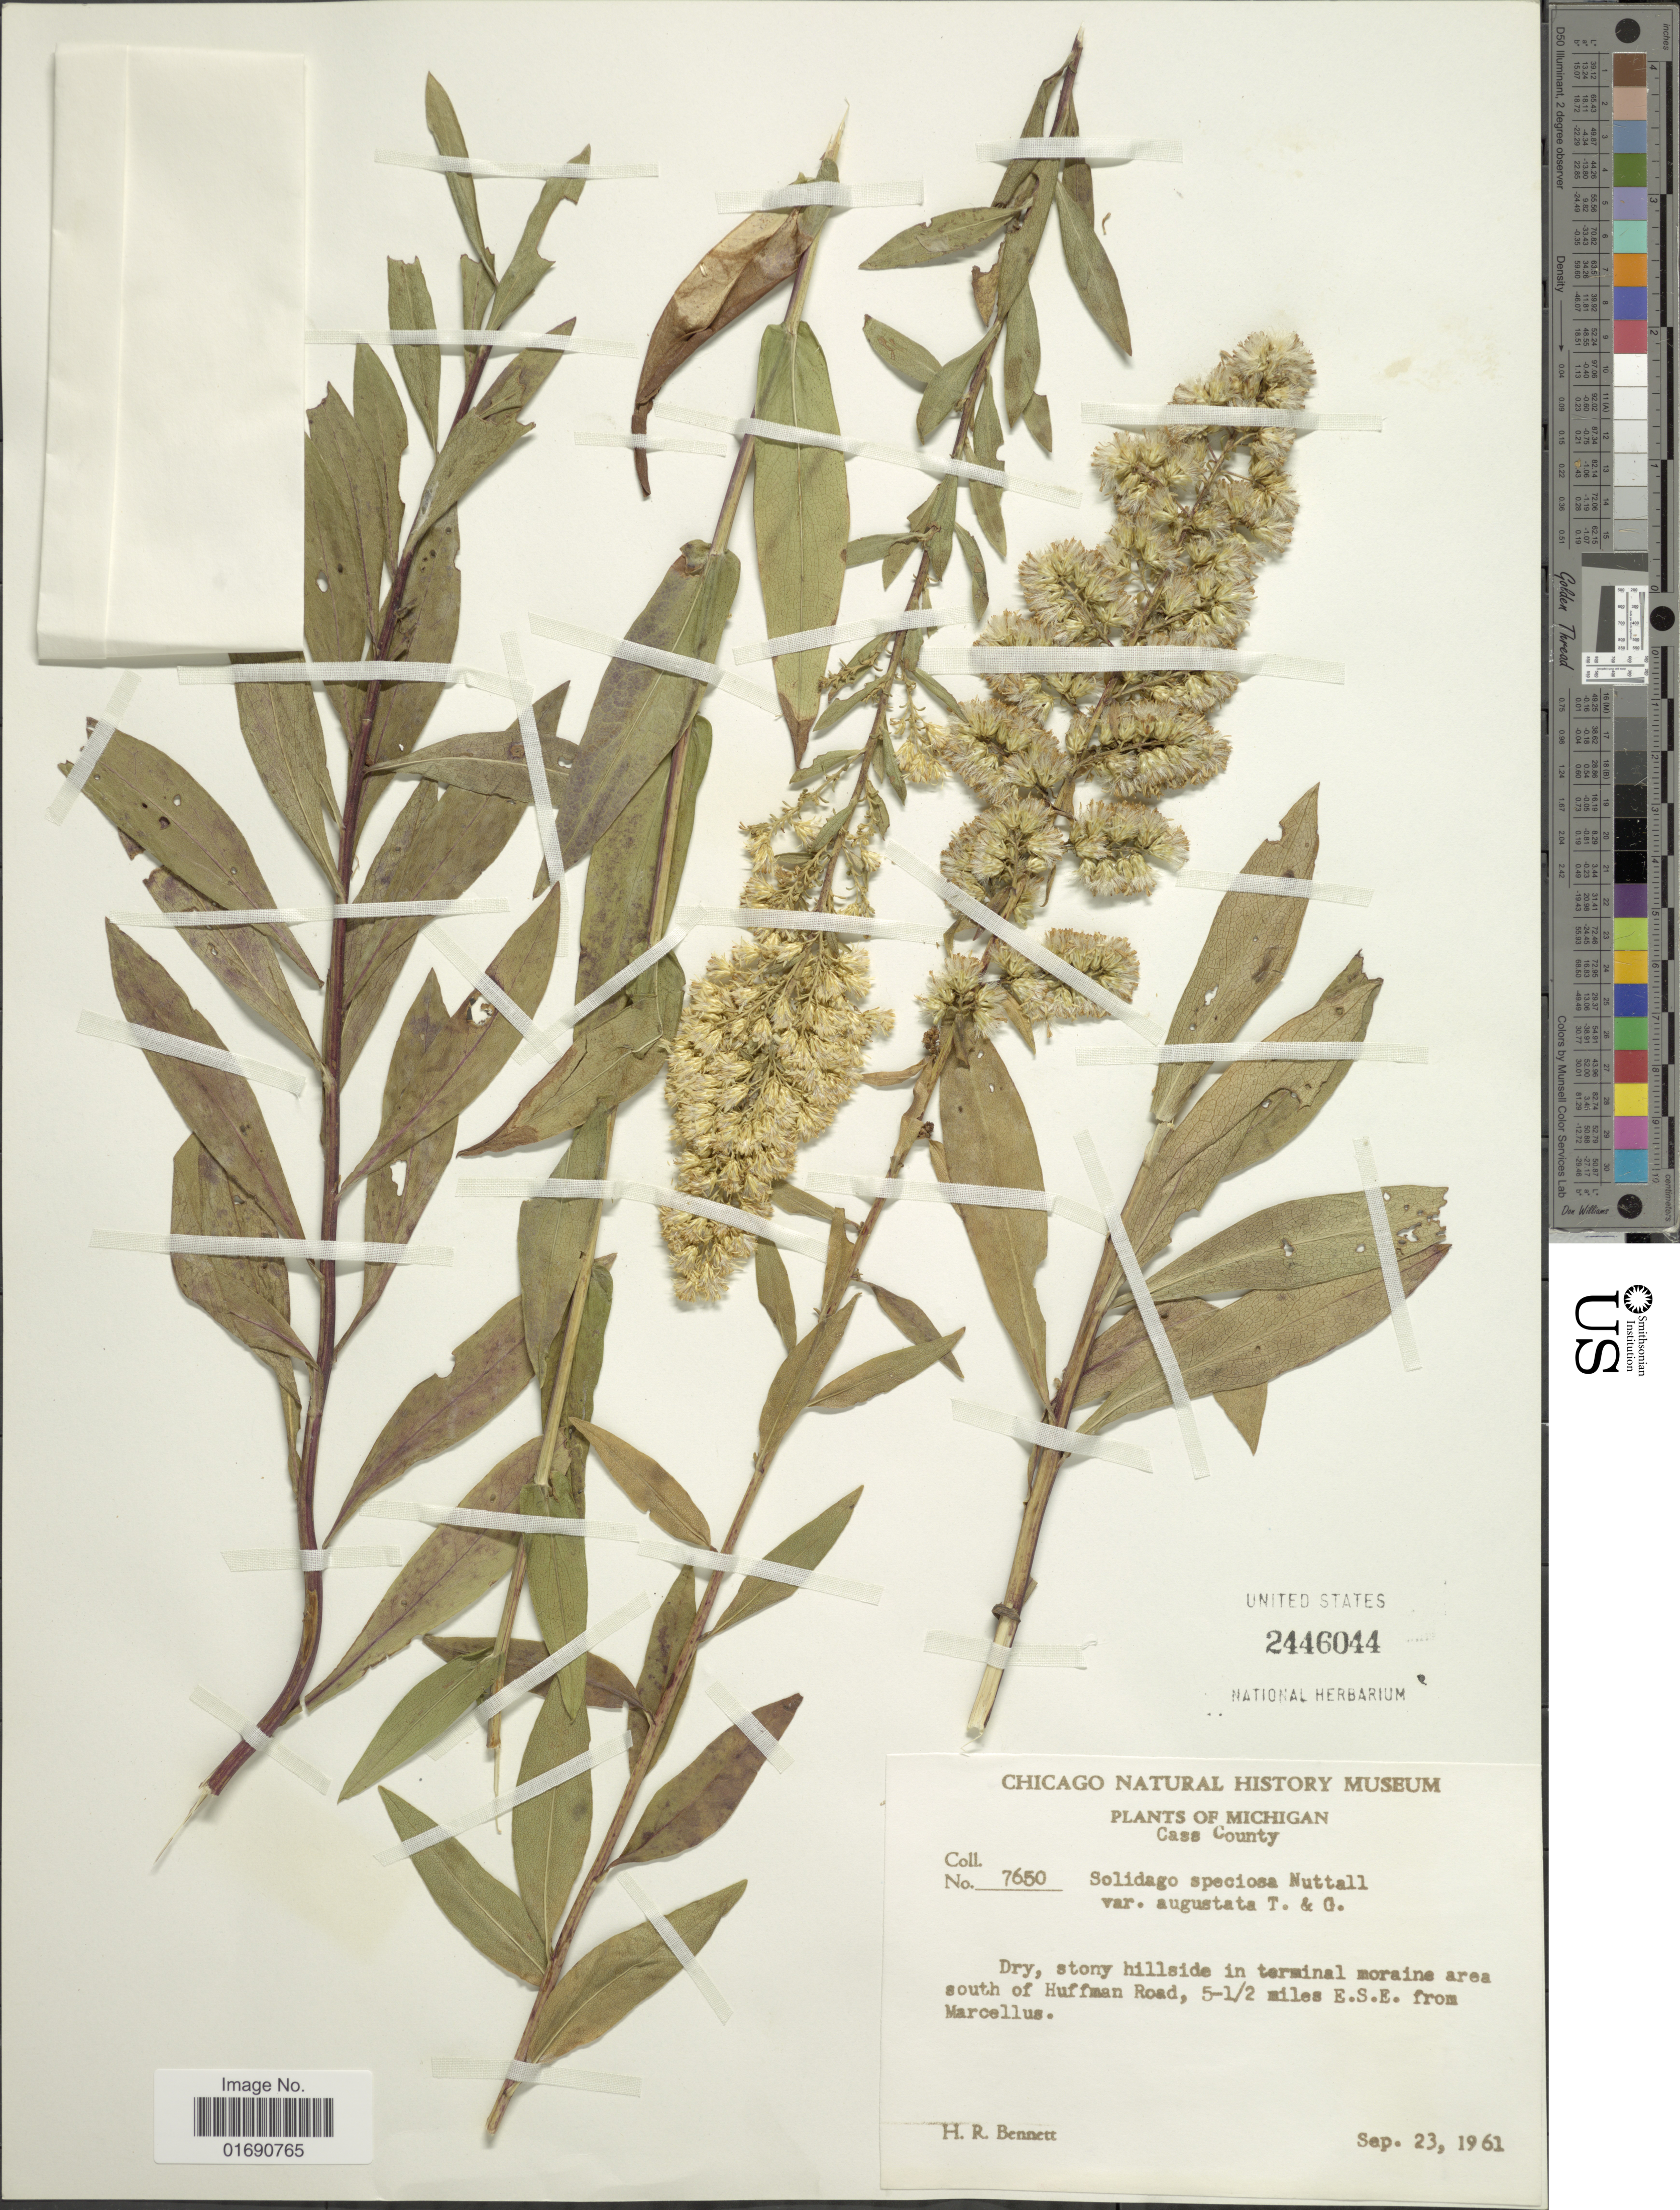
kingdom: Plantae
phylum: Tracheophyta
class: Magnoliopsida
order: Asterales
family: Asteraceae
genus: Solidago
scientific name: Solidago speciosa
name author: Nutt.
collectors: H. R. Bennett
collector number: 7650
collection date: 1961-09-23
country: United States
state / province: Michigan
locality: Cass County, Dry, stony hillside in terminal moraine area south of Huffman Road, 5-½ miles E.S.E. from Marcellus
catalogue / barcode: US 2446044